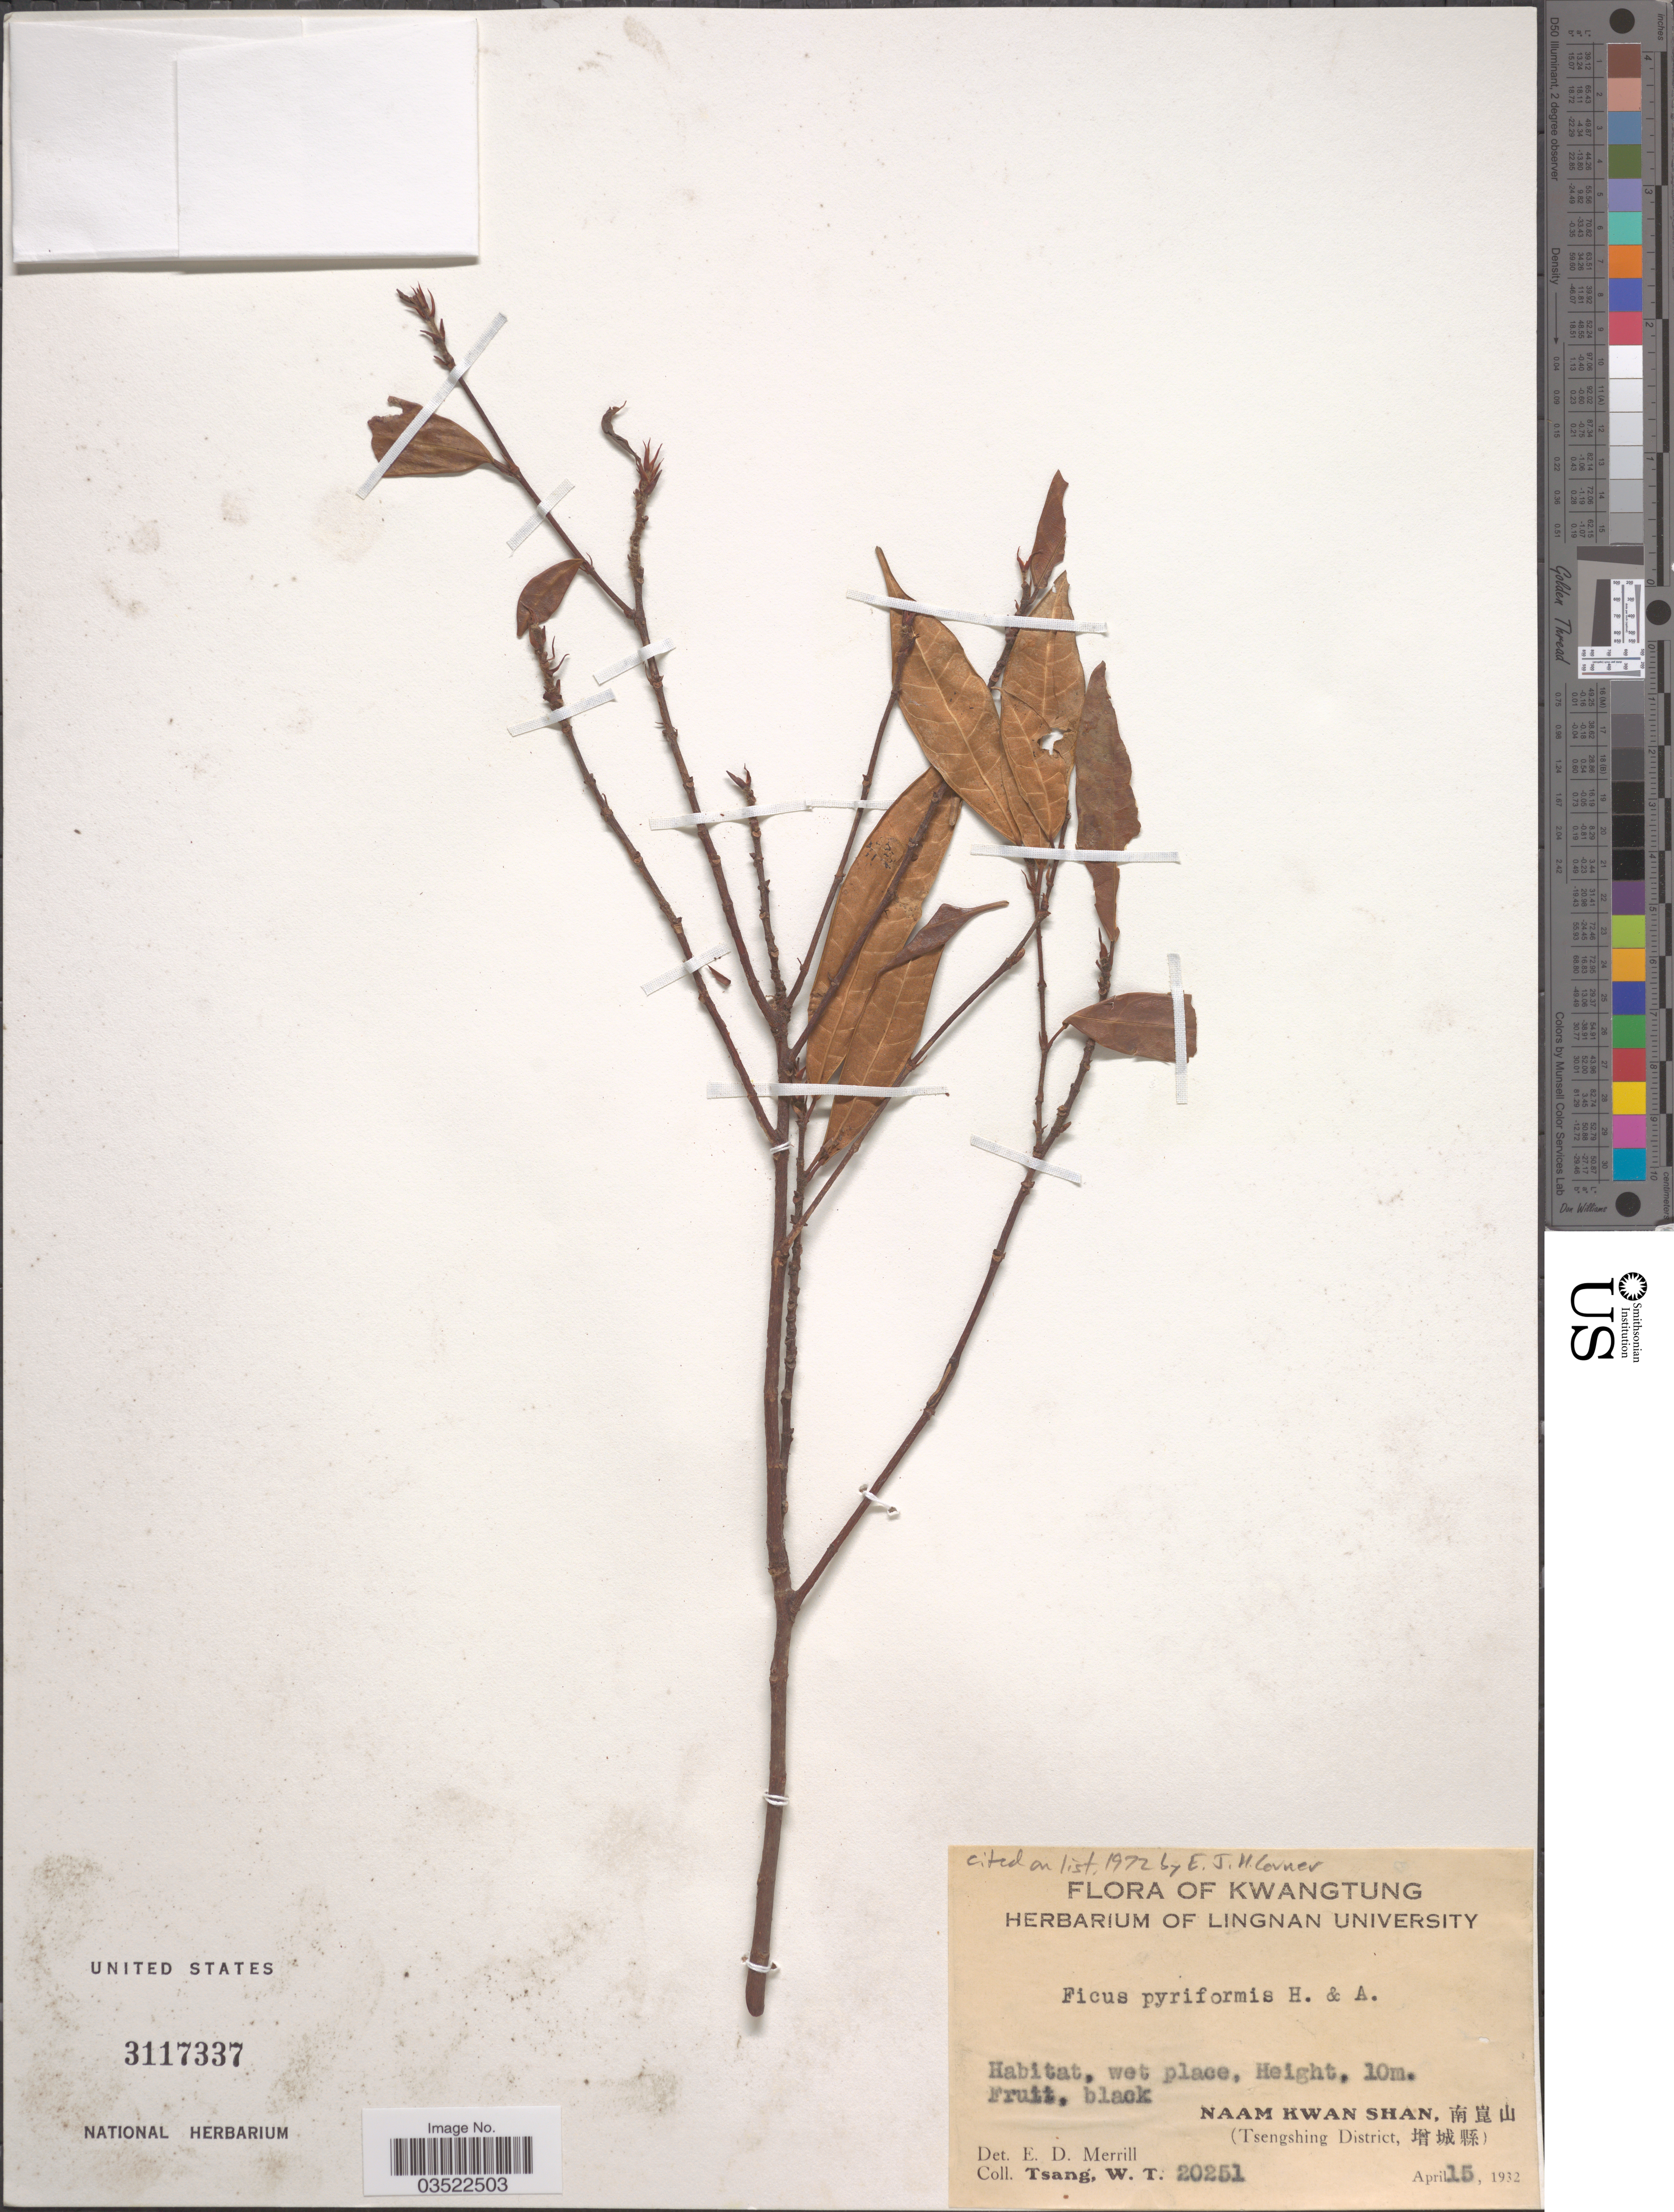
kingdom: Plantae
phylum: Tracheophyta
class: Magnoliopsida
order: Rosales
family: Moraceae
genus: Ficus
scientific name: Ficus pyriformis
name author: Hook. & Arn.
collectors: W. T. Tsang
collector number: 20251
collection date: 1932-04-15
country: China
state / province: Guangdong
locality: Kwangtung. Naam Kwan Shan, X. (Tsengshing District, X).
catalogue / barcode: US 3117337